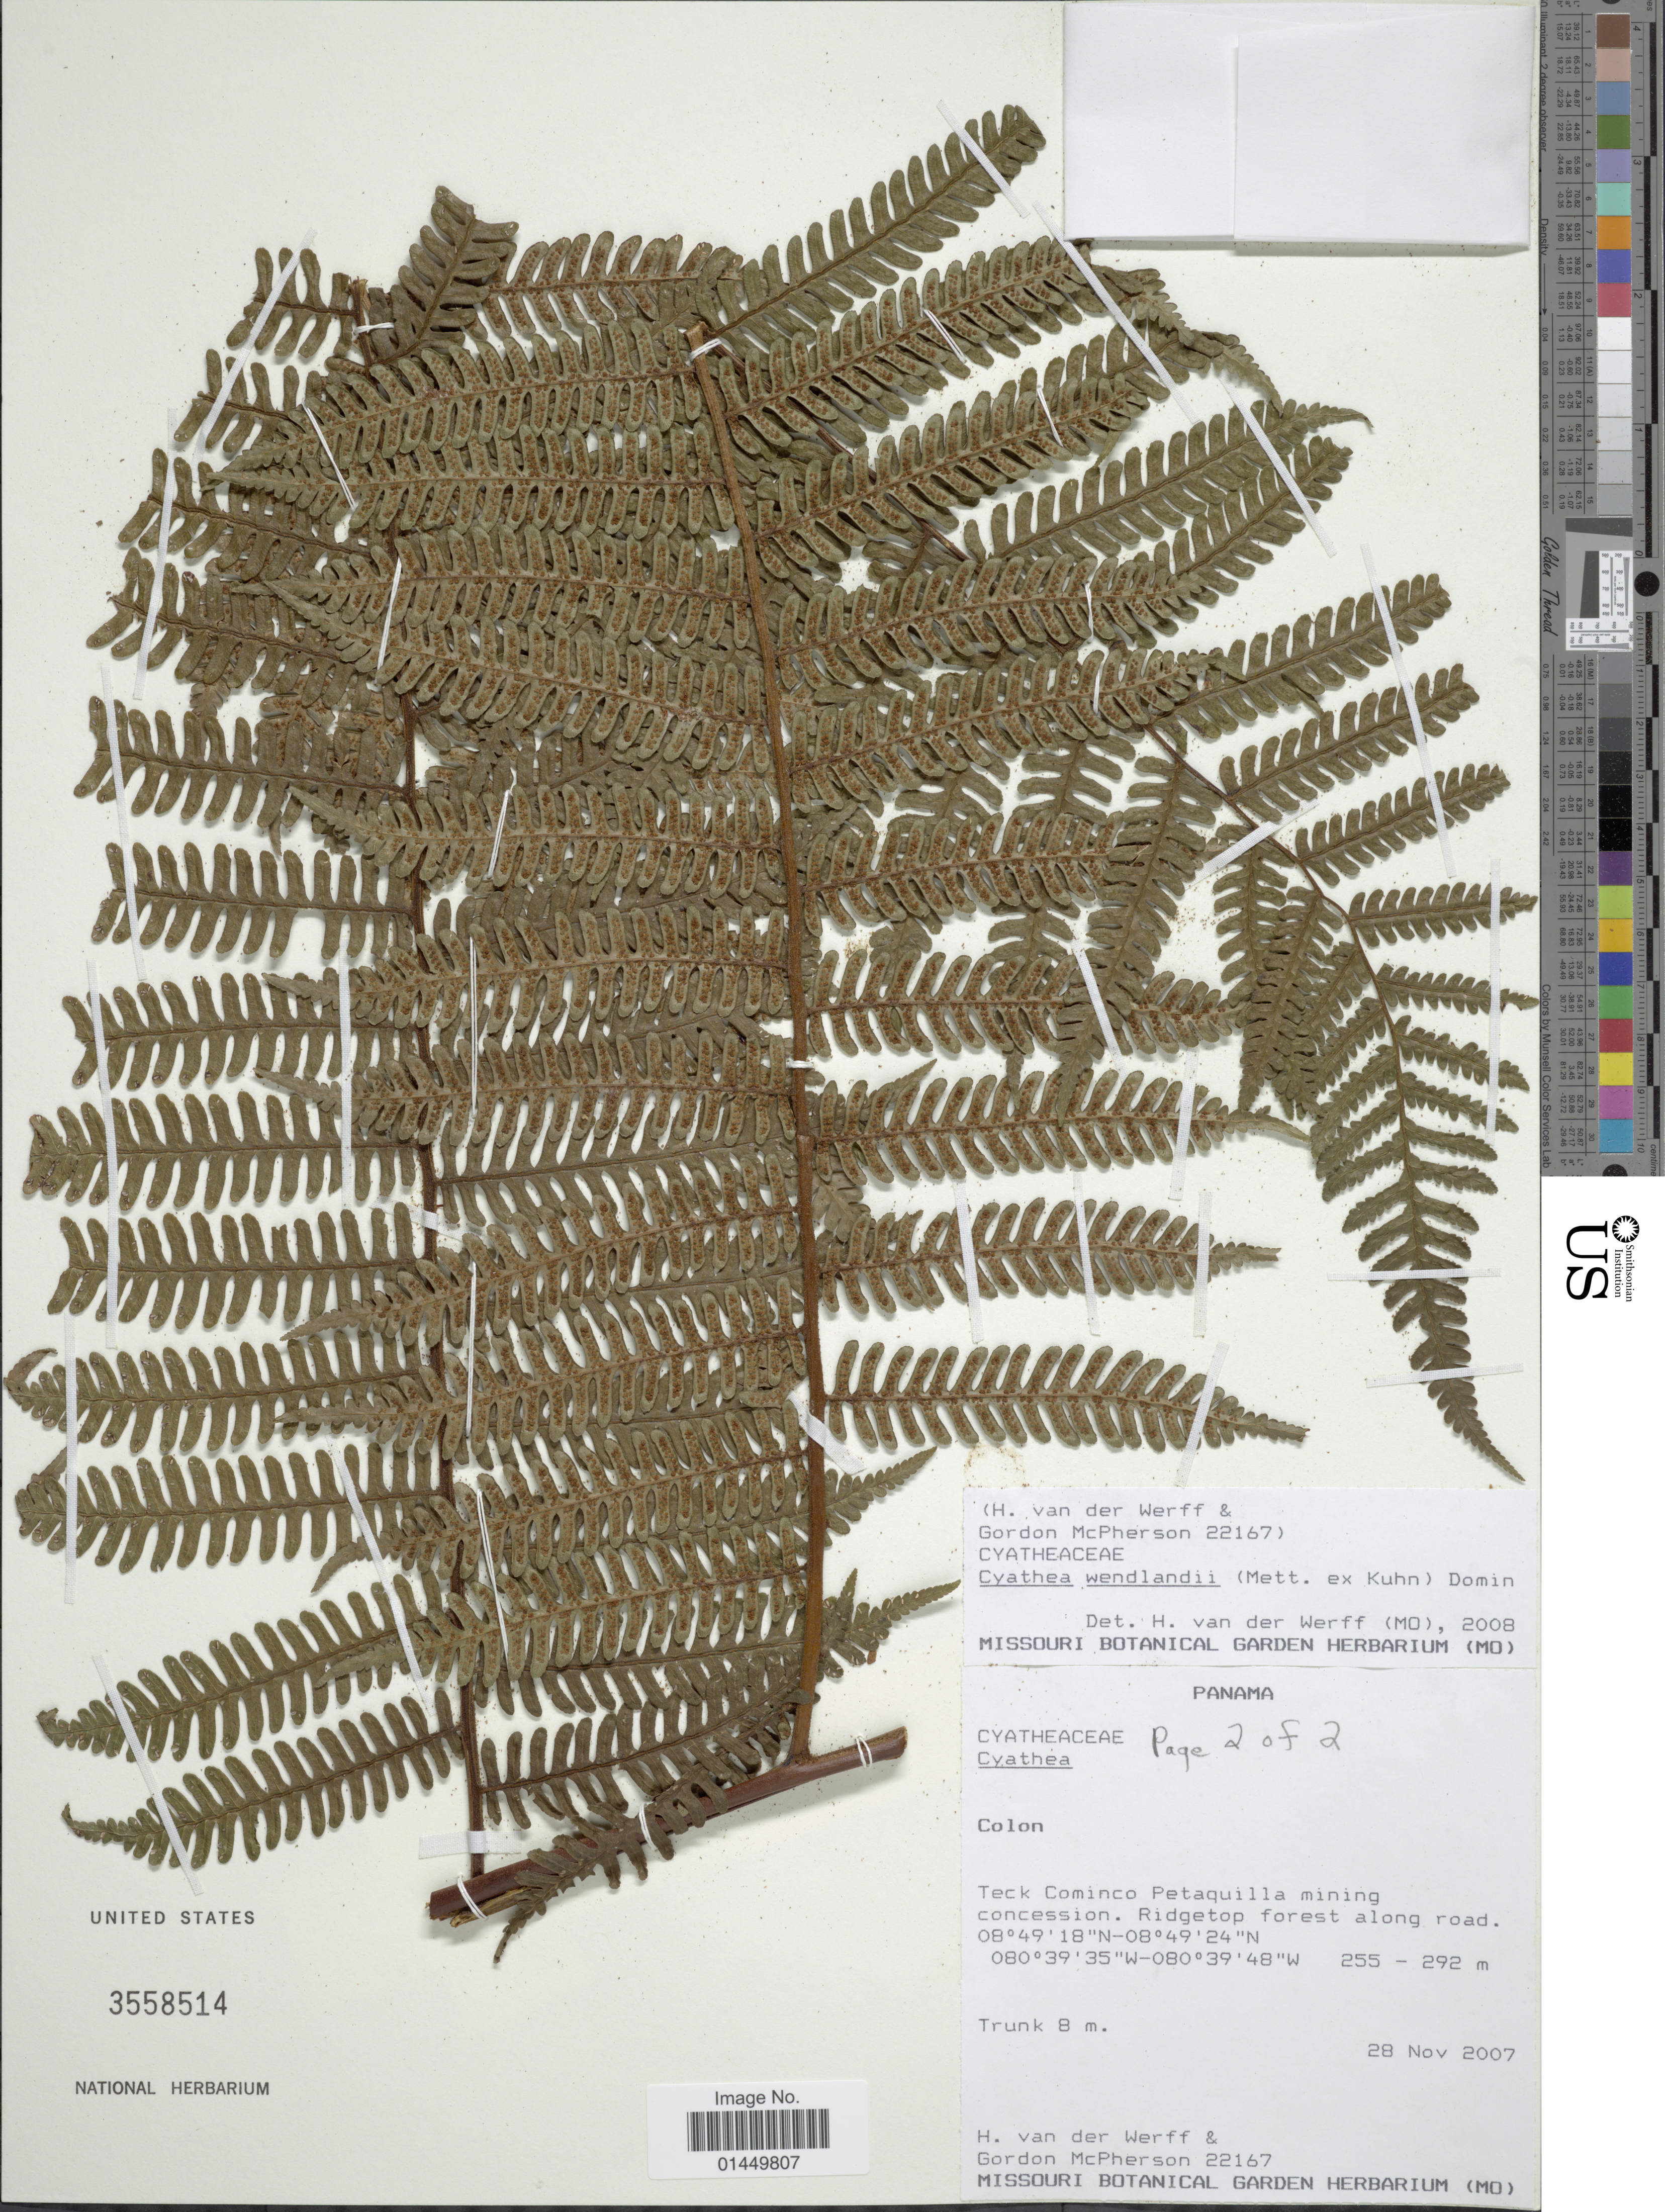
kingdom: Plantae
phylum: Tracheophyta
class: Polypodiopsida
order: Cyatheales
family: Cyatheaceae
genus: Cyathea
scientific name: Cyathea wendlandii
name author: (Mett. ex Kuhn) Domin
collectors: H. van der Werff & G. McPherson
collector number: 22167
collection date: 2007-11-28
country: Panama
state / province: Colón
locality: Colon, Teck Cominco Petaquilla mining concession, Ridgetop forest along road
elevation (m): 255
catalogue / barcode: US 3558514